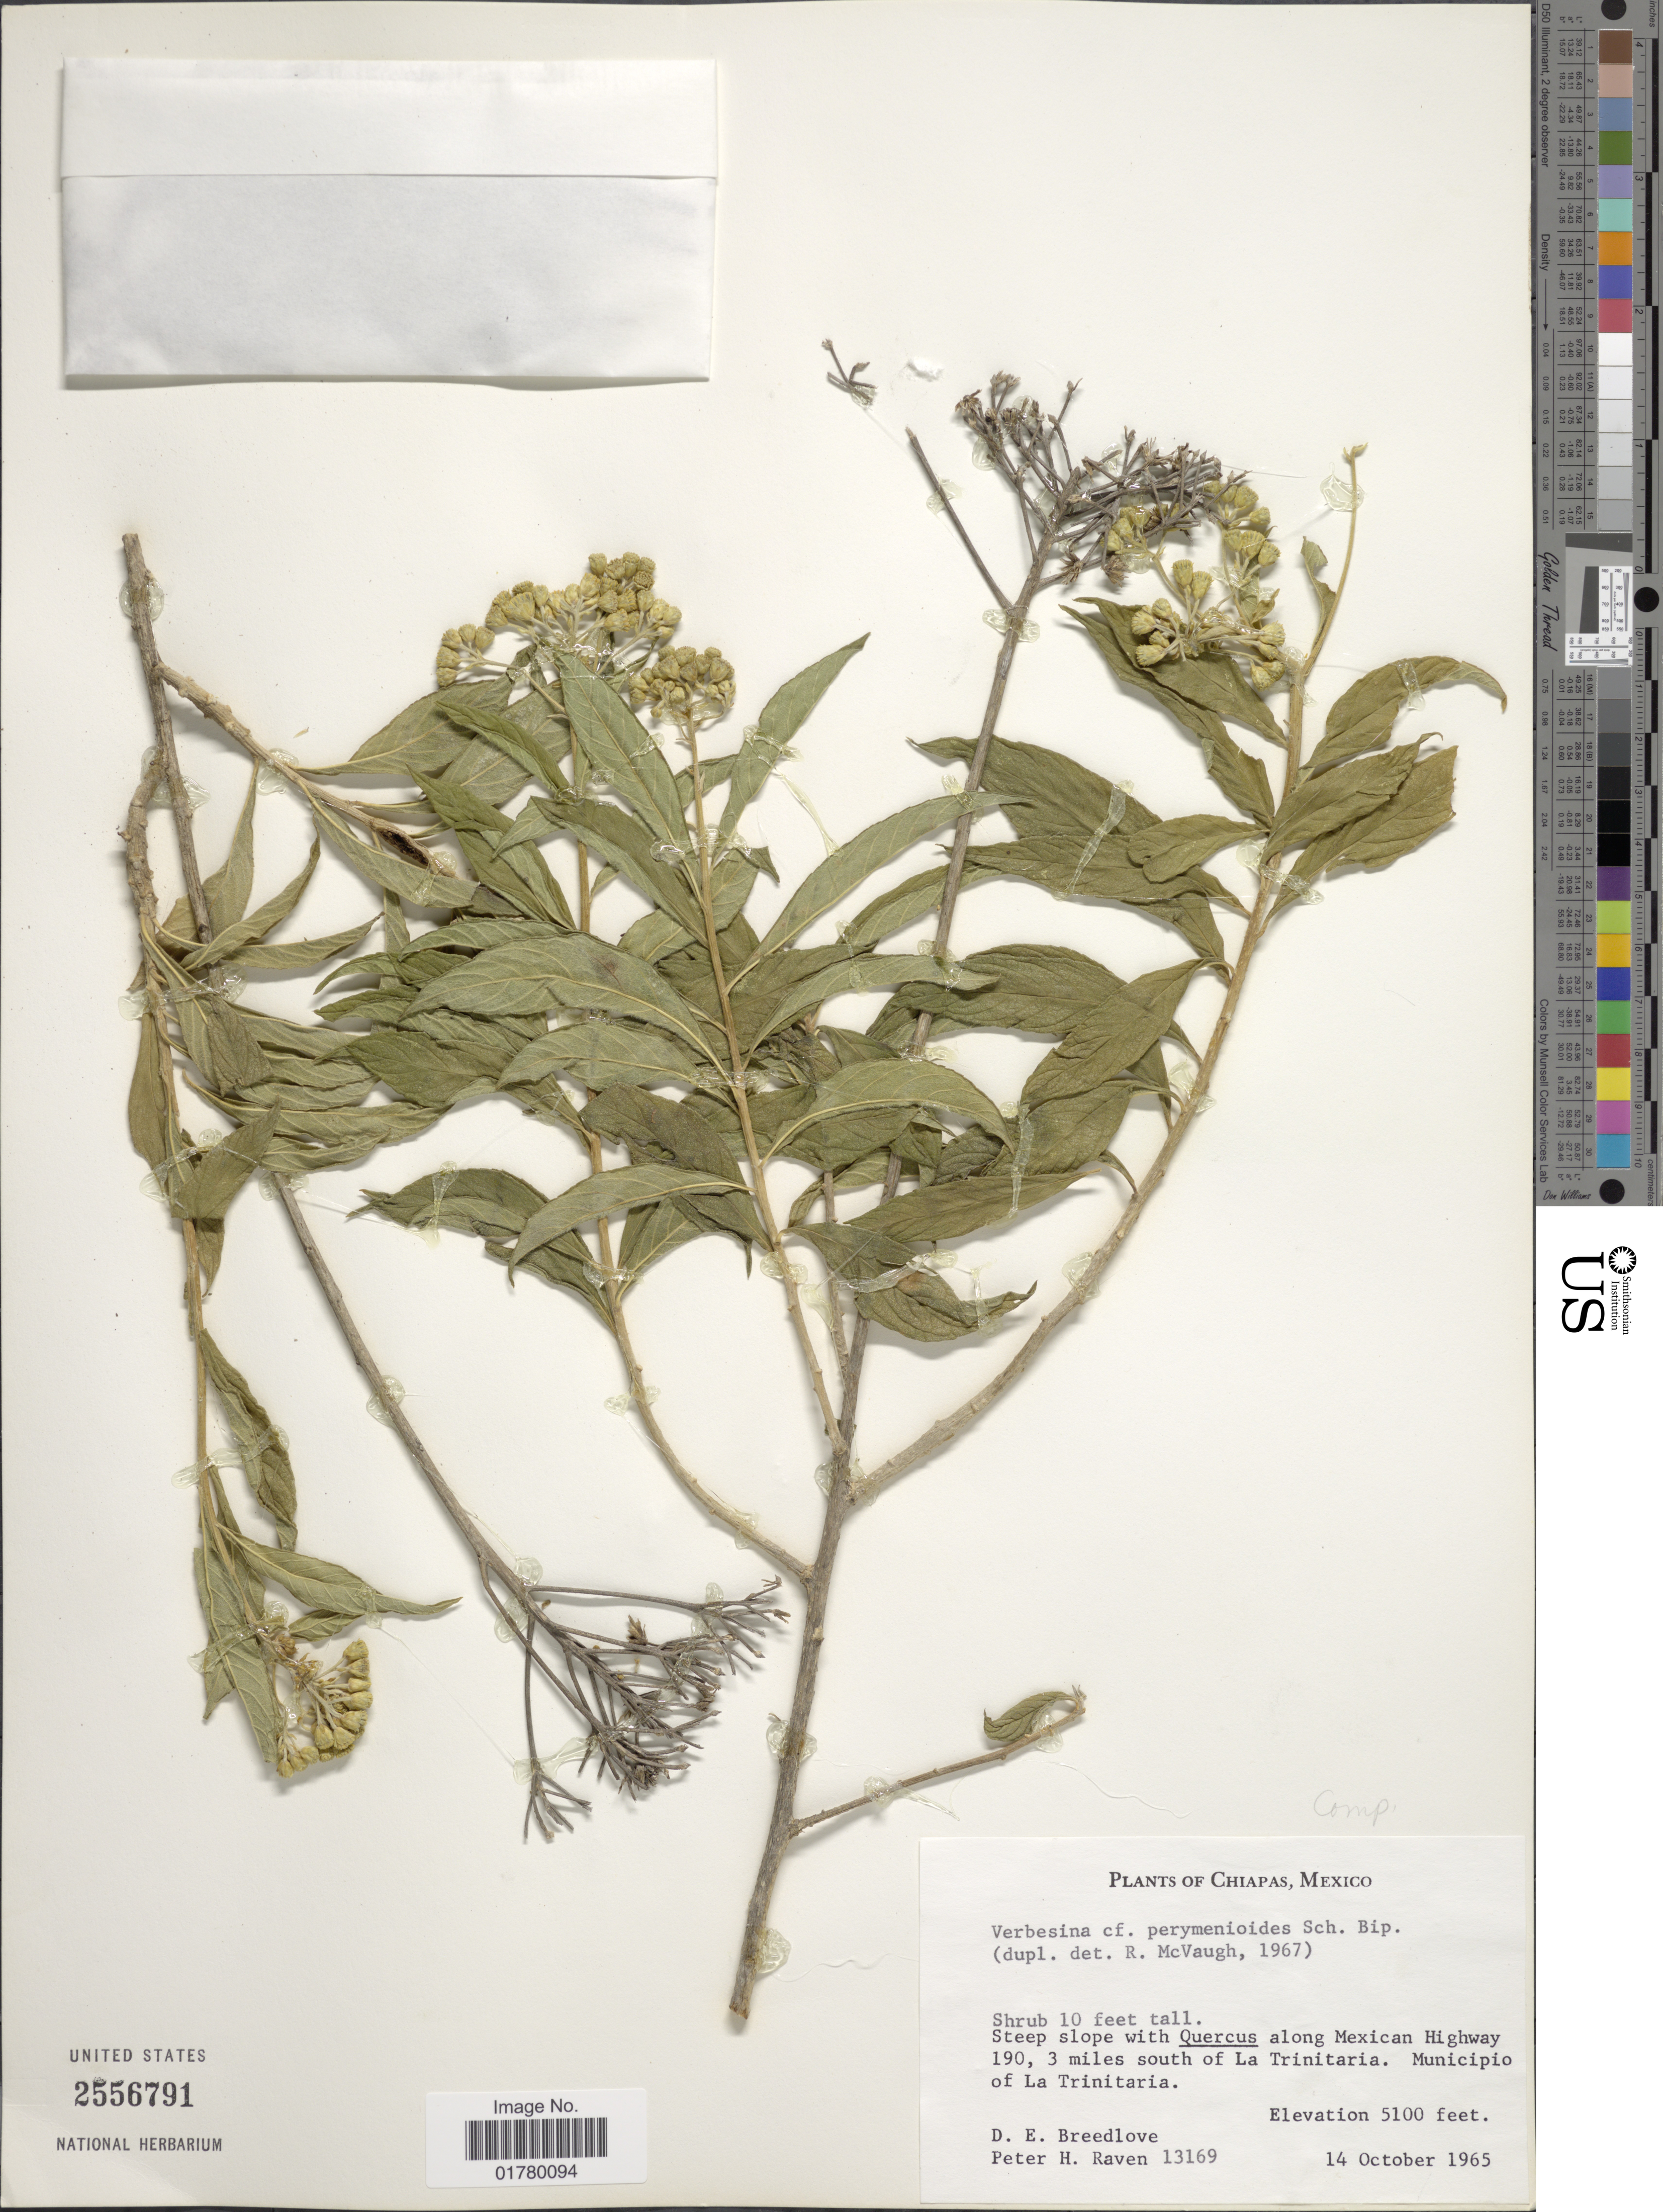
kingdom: Plantae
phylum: Tracheophyta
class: Magnoliopsida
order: Asterales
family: Asteraceae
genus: Verbesina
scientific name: Verbesina perymenioides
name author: Sch. Bip. ex Klatt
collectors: D. E. Breedlove & P. Raven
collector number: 13169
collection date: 1965-10-14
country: Mexico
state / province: Chiapas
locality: Along Mexican Highway 190, 3 miles south of La Trinitaria, Municipio of La Trinitaria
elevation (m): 1554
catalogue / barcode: US 2556791